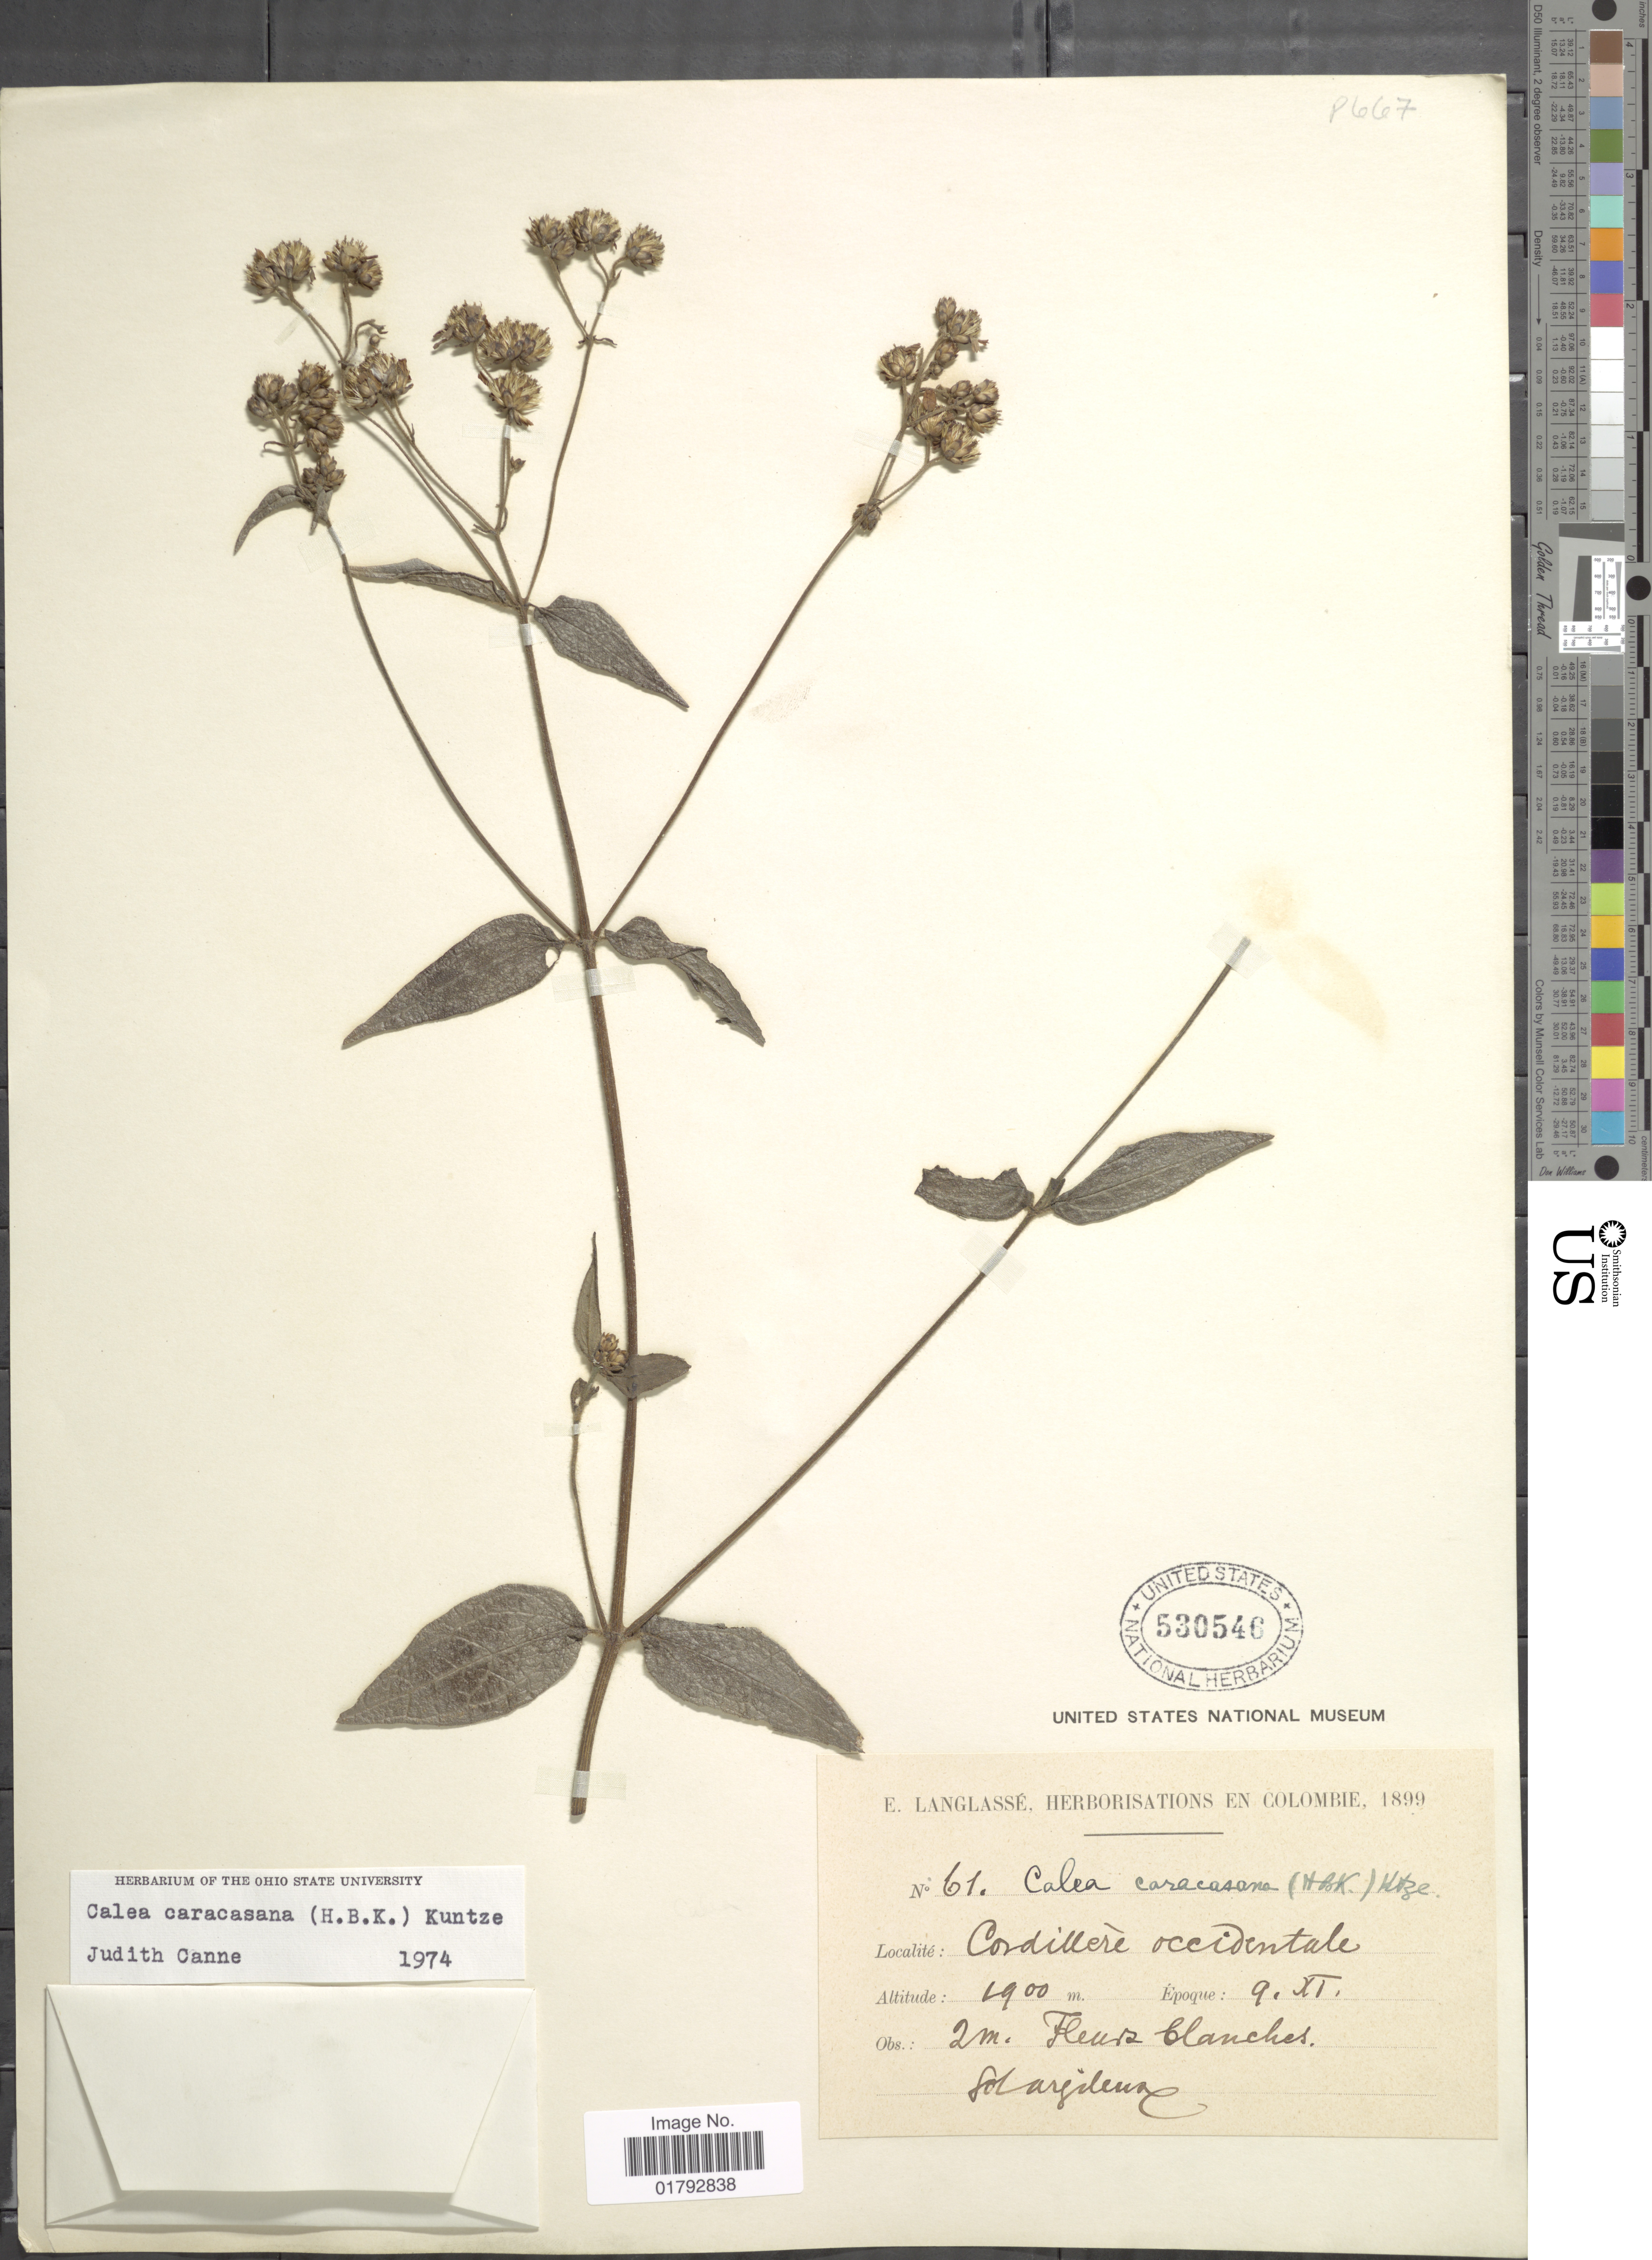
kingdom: Plantae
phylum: Tracheophyta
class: Magnoliopsida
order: Asterales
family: Asteraceae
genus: Alloispermum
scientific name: Alloispermum caracasanum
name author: (Kunth) H. Rob.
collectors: E. Langlassé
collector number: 61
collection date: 1899-11-09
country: Colombia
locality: Cordillere occidentale.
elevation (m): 1900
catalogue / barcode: US 530546